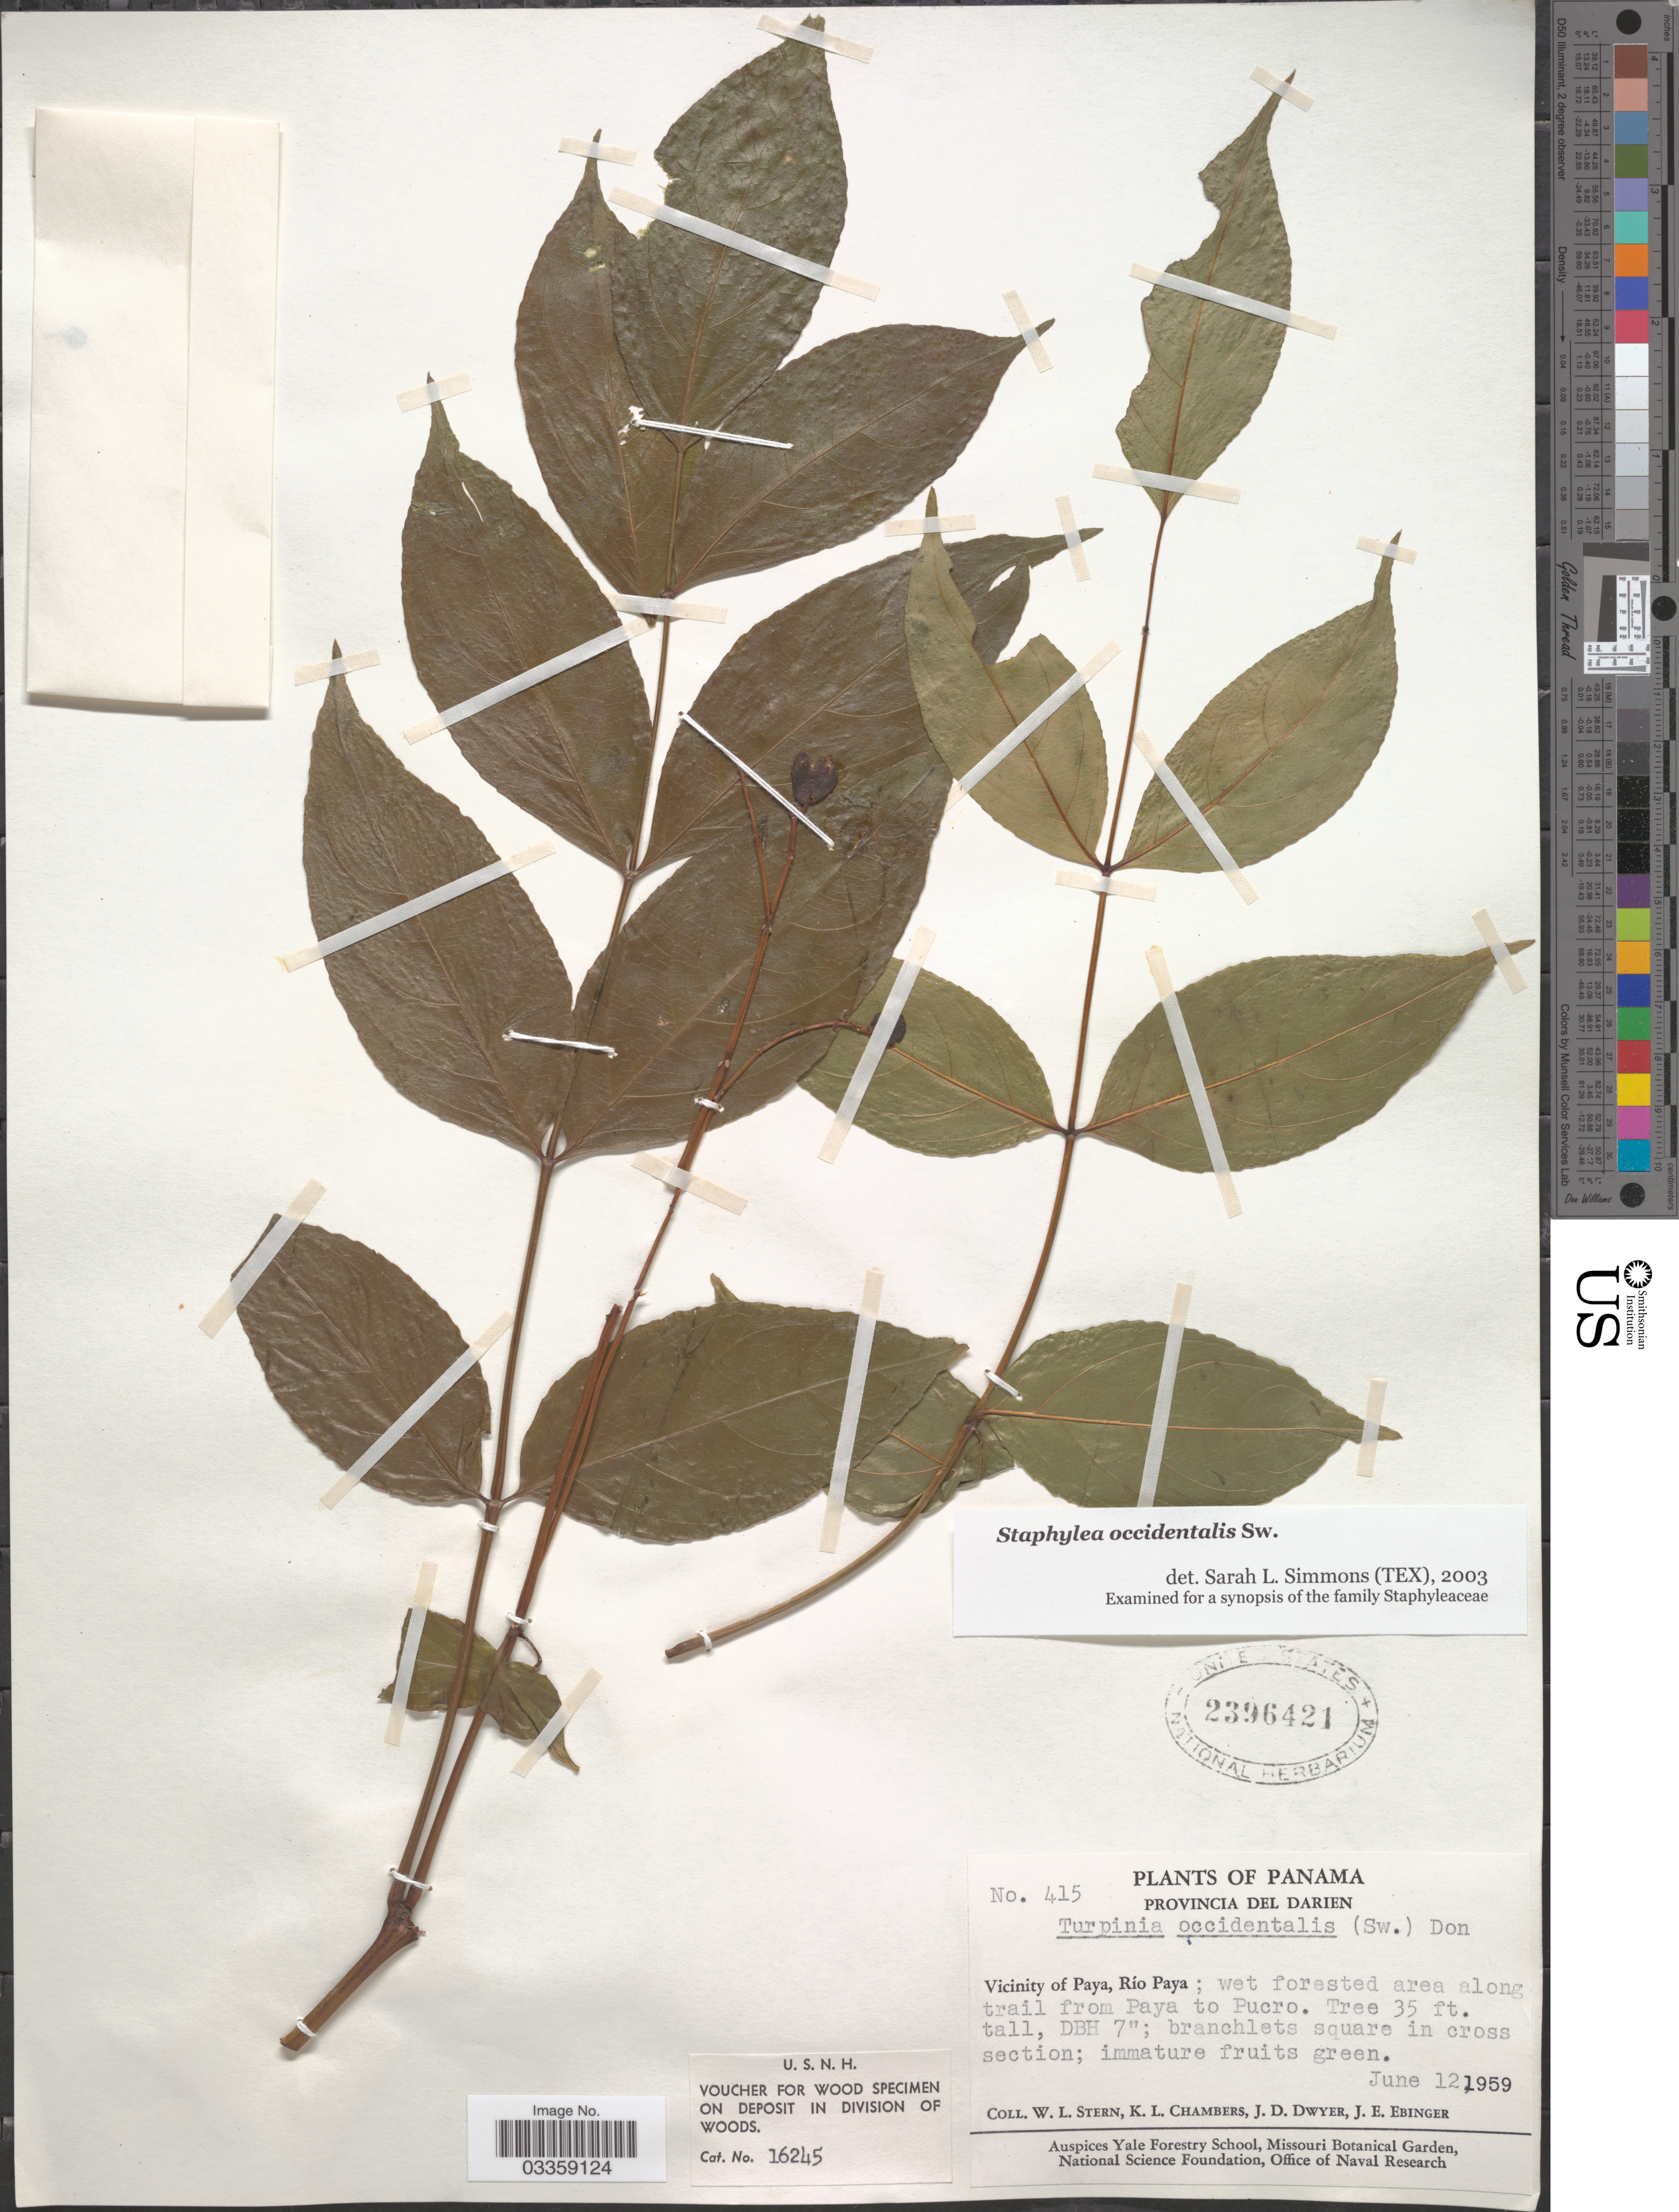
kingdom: Plantae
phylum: Tracheophyta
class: Magnoliopsida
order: Crossosomatales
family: Staphyleaceae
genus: Turpinia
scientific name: Turpinia occidentalis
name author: (Sw.) G. Don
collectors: W. L. Stern, K. Chambers, J. D. Dwyer & J. Ebinger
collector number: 415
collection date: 1959-06-12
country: Panama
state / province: Darién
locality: Vicinity of Paya, Río Paya; wet forested area along trail from Paya to Pucro.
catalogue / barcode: US 2396421